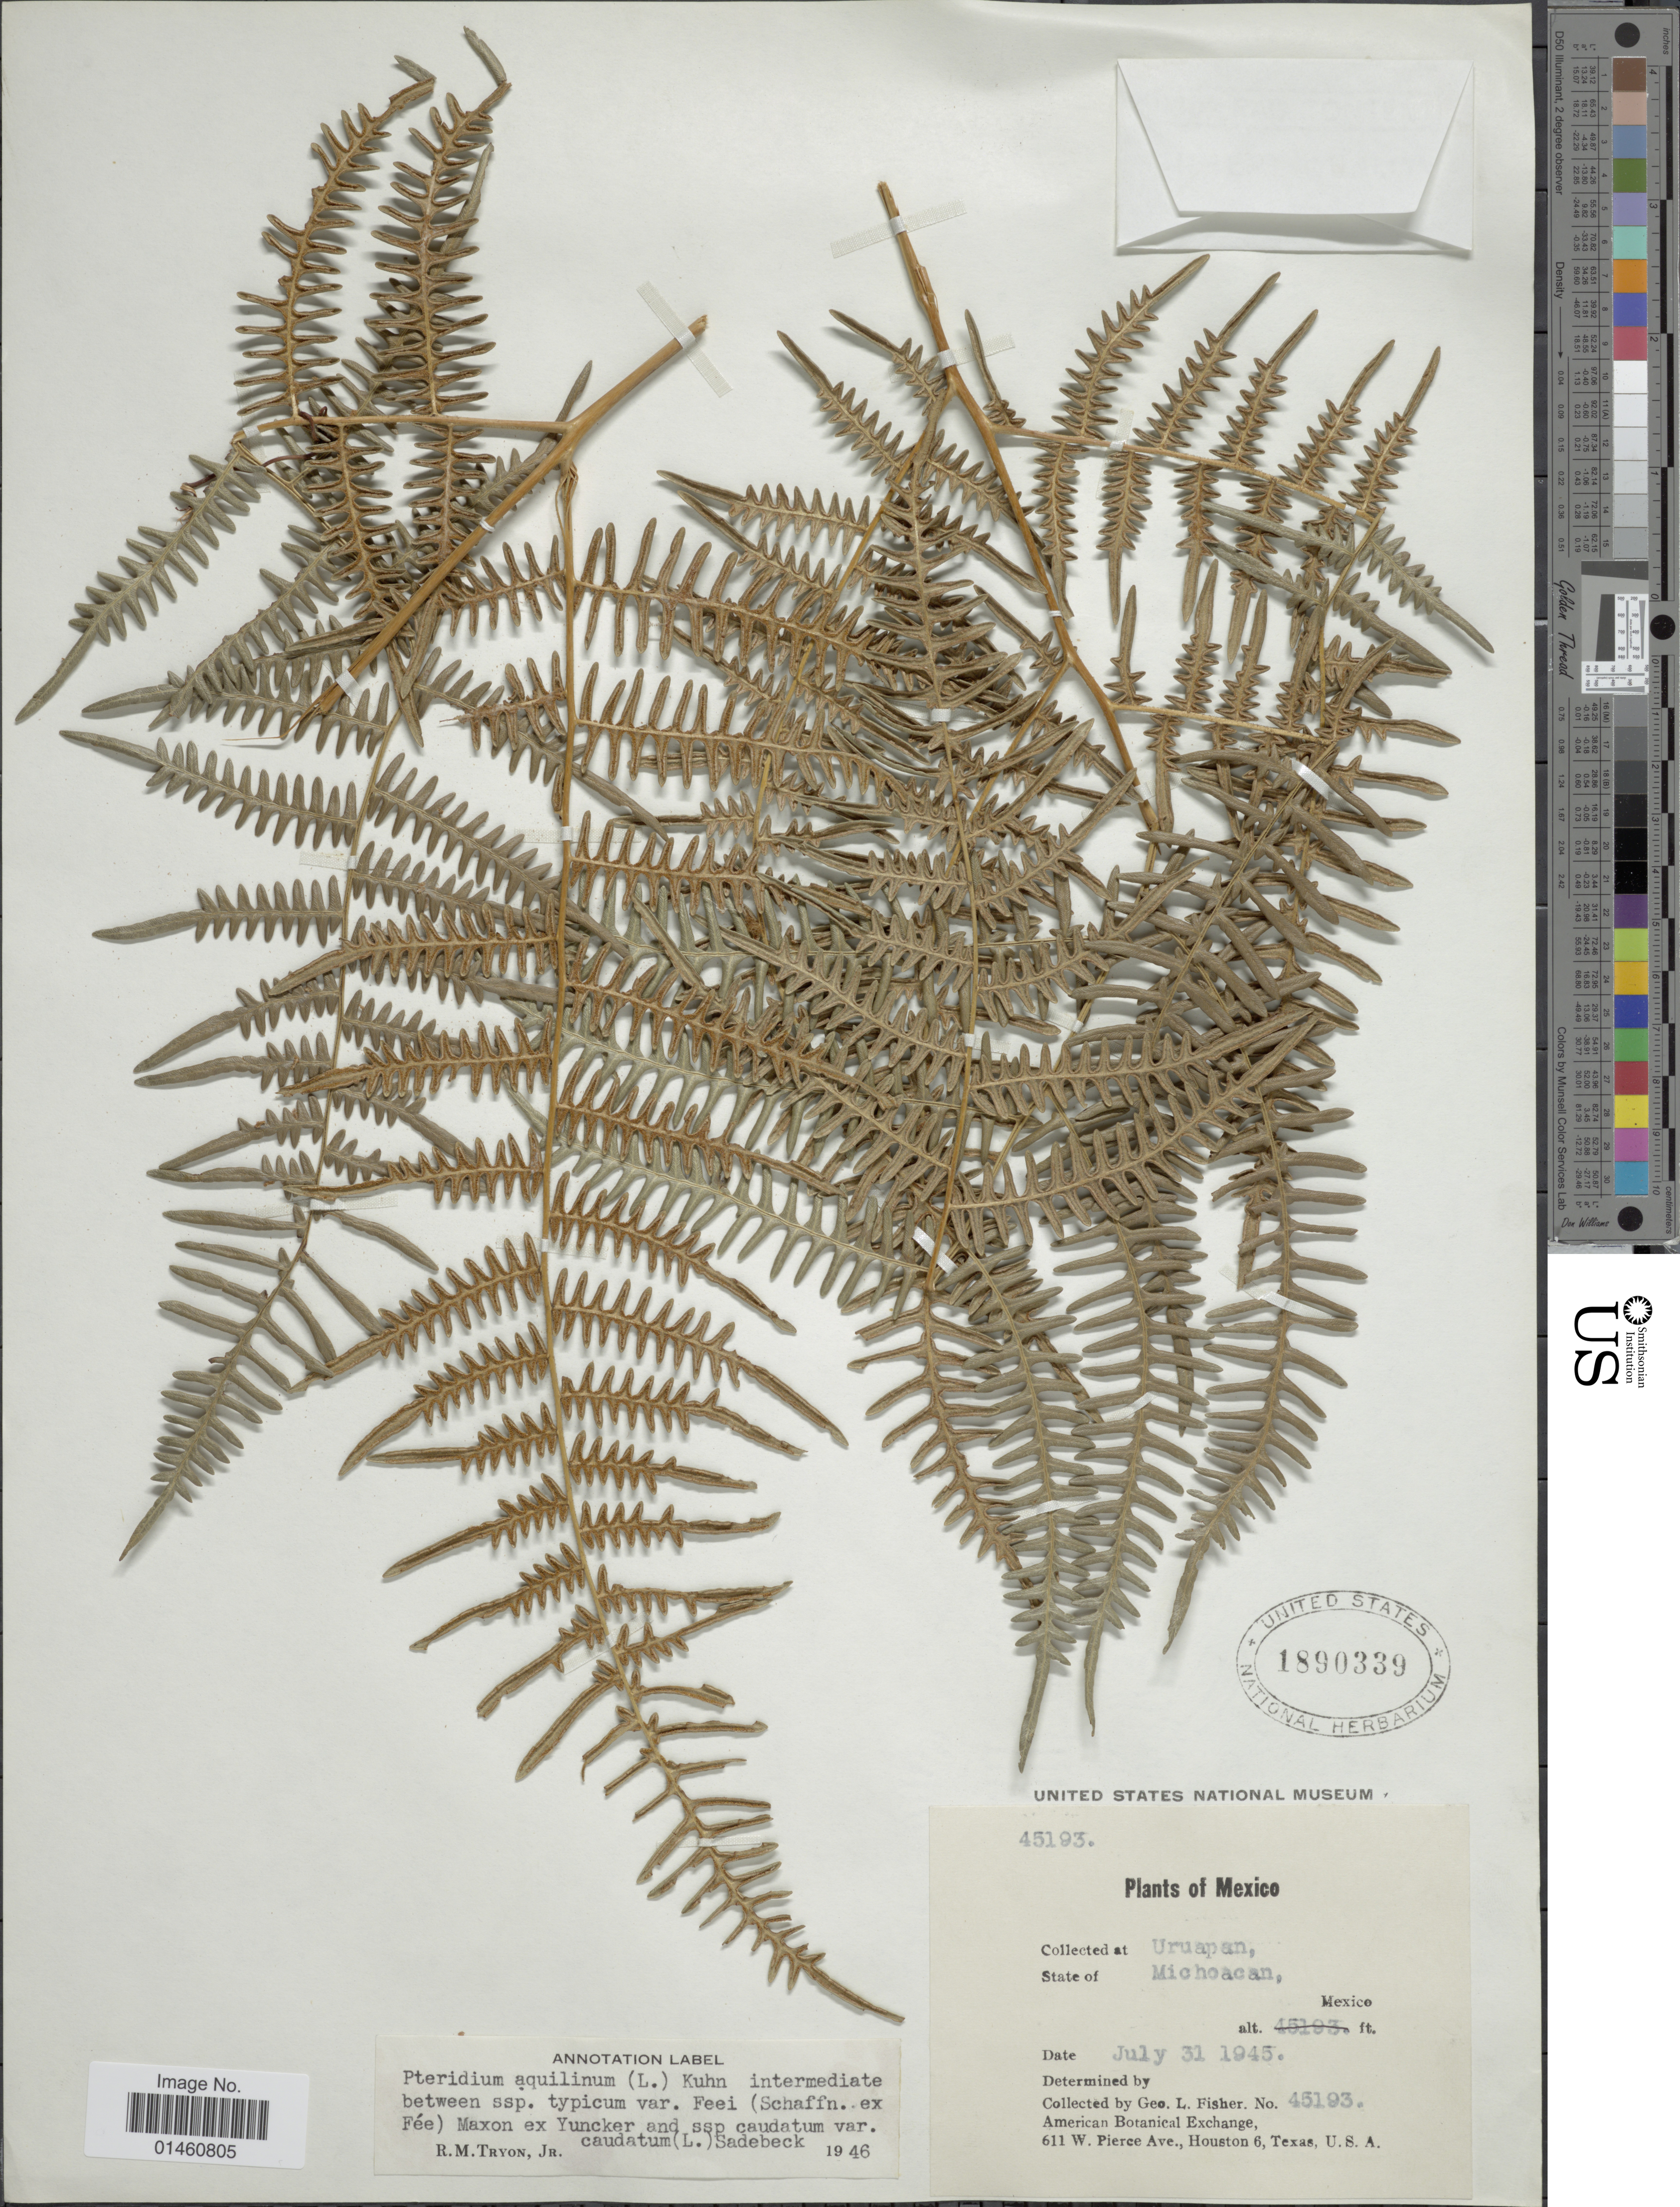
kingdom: Plantae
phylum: Tracheophyta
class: Polypodiopsida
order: Polypodiales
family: Dennstaedtiaceae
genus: Pteridium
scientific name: Pteridium aquilinum var. feei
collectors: G. L. Fisher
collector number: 45193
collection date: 1945-07-31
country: Mexico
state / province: Michoacán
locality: Uruapan.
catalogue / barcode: US 1890339